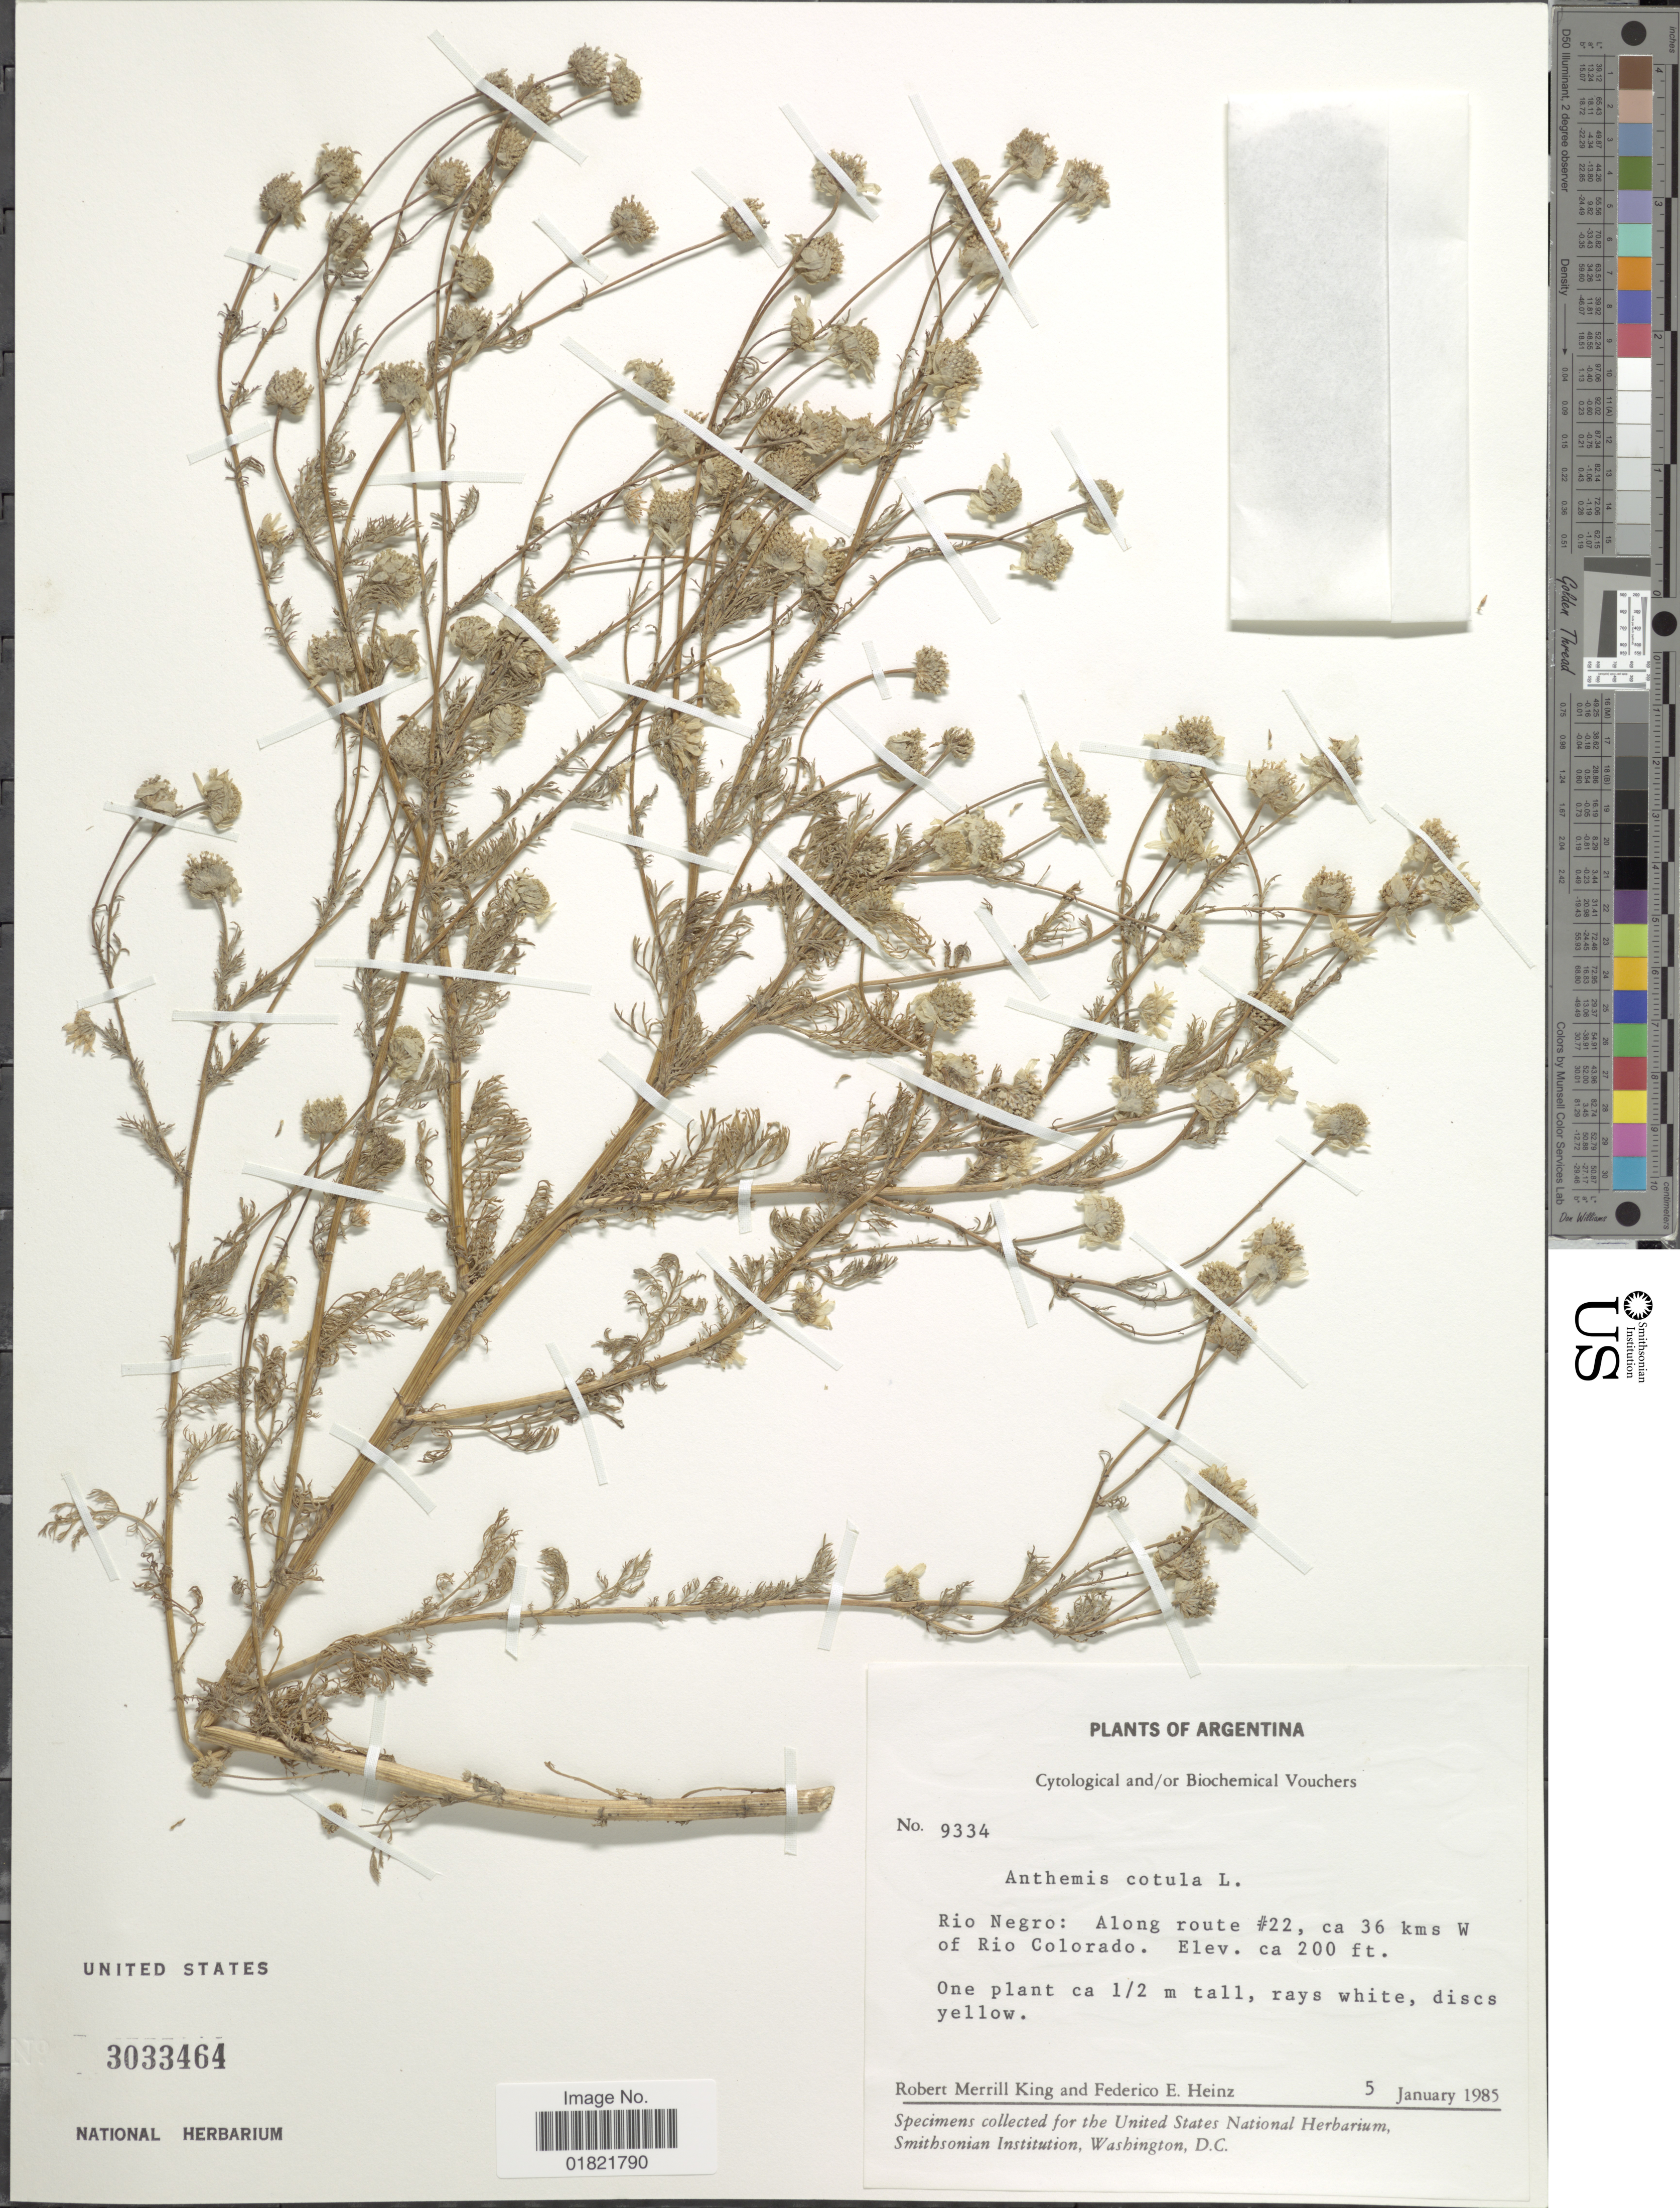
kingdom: Plantae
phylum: Tracheophyta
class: Magnoliopsida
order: Asterales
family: Asteraceae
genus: Anthemis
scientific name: Anthemis cotula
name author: L.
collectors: R. M. King & F. Heinz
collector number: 9334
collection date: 1985-01-05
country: Argentina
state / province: Rio Negro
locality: Along route #22, ca 36 kms W of Rio Colorado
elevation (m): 61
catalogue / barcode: US 3033464